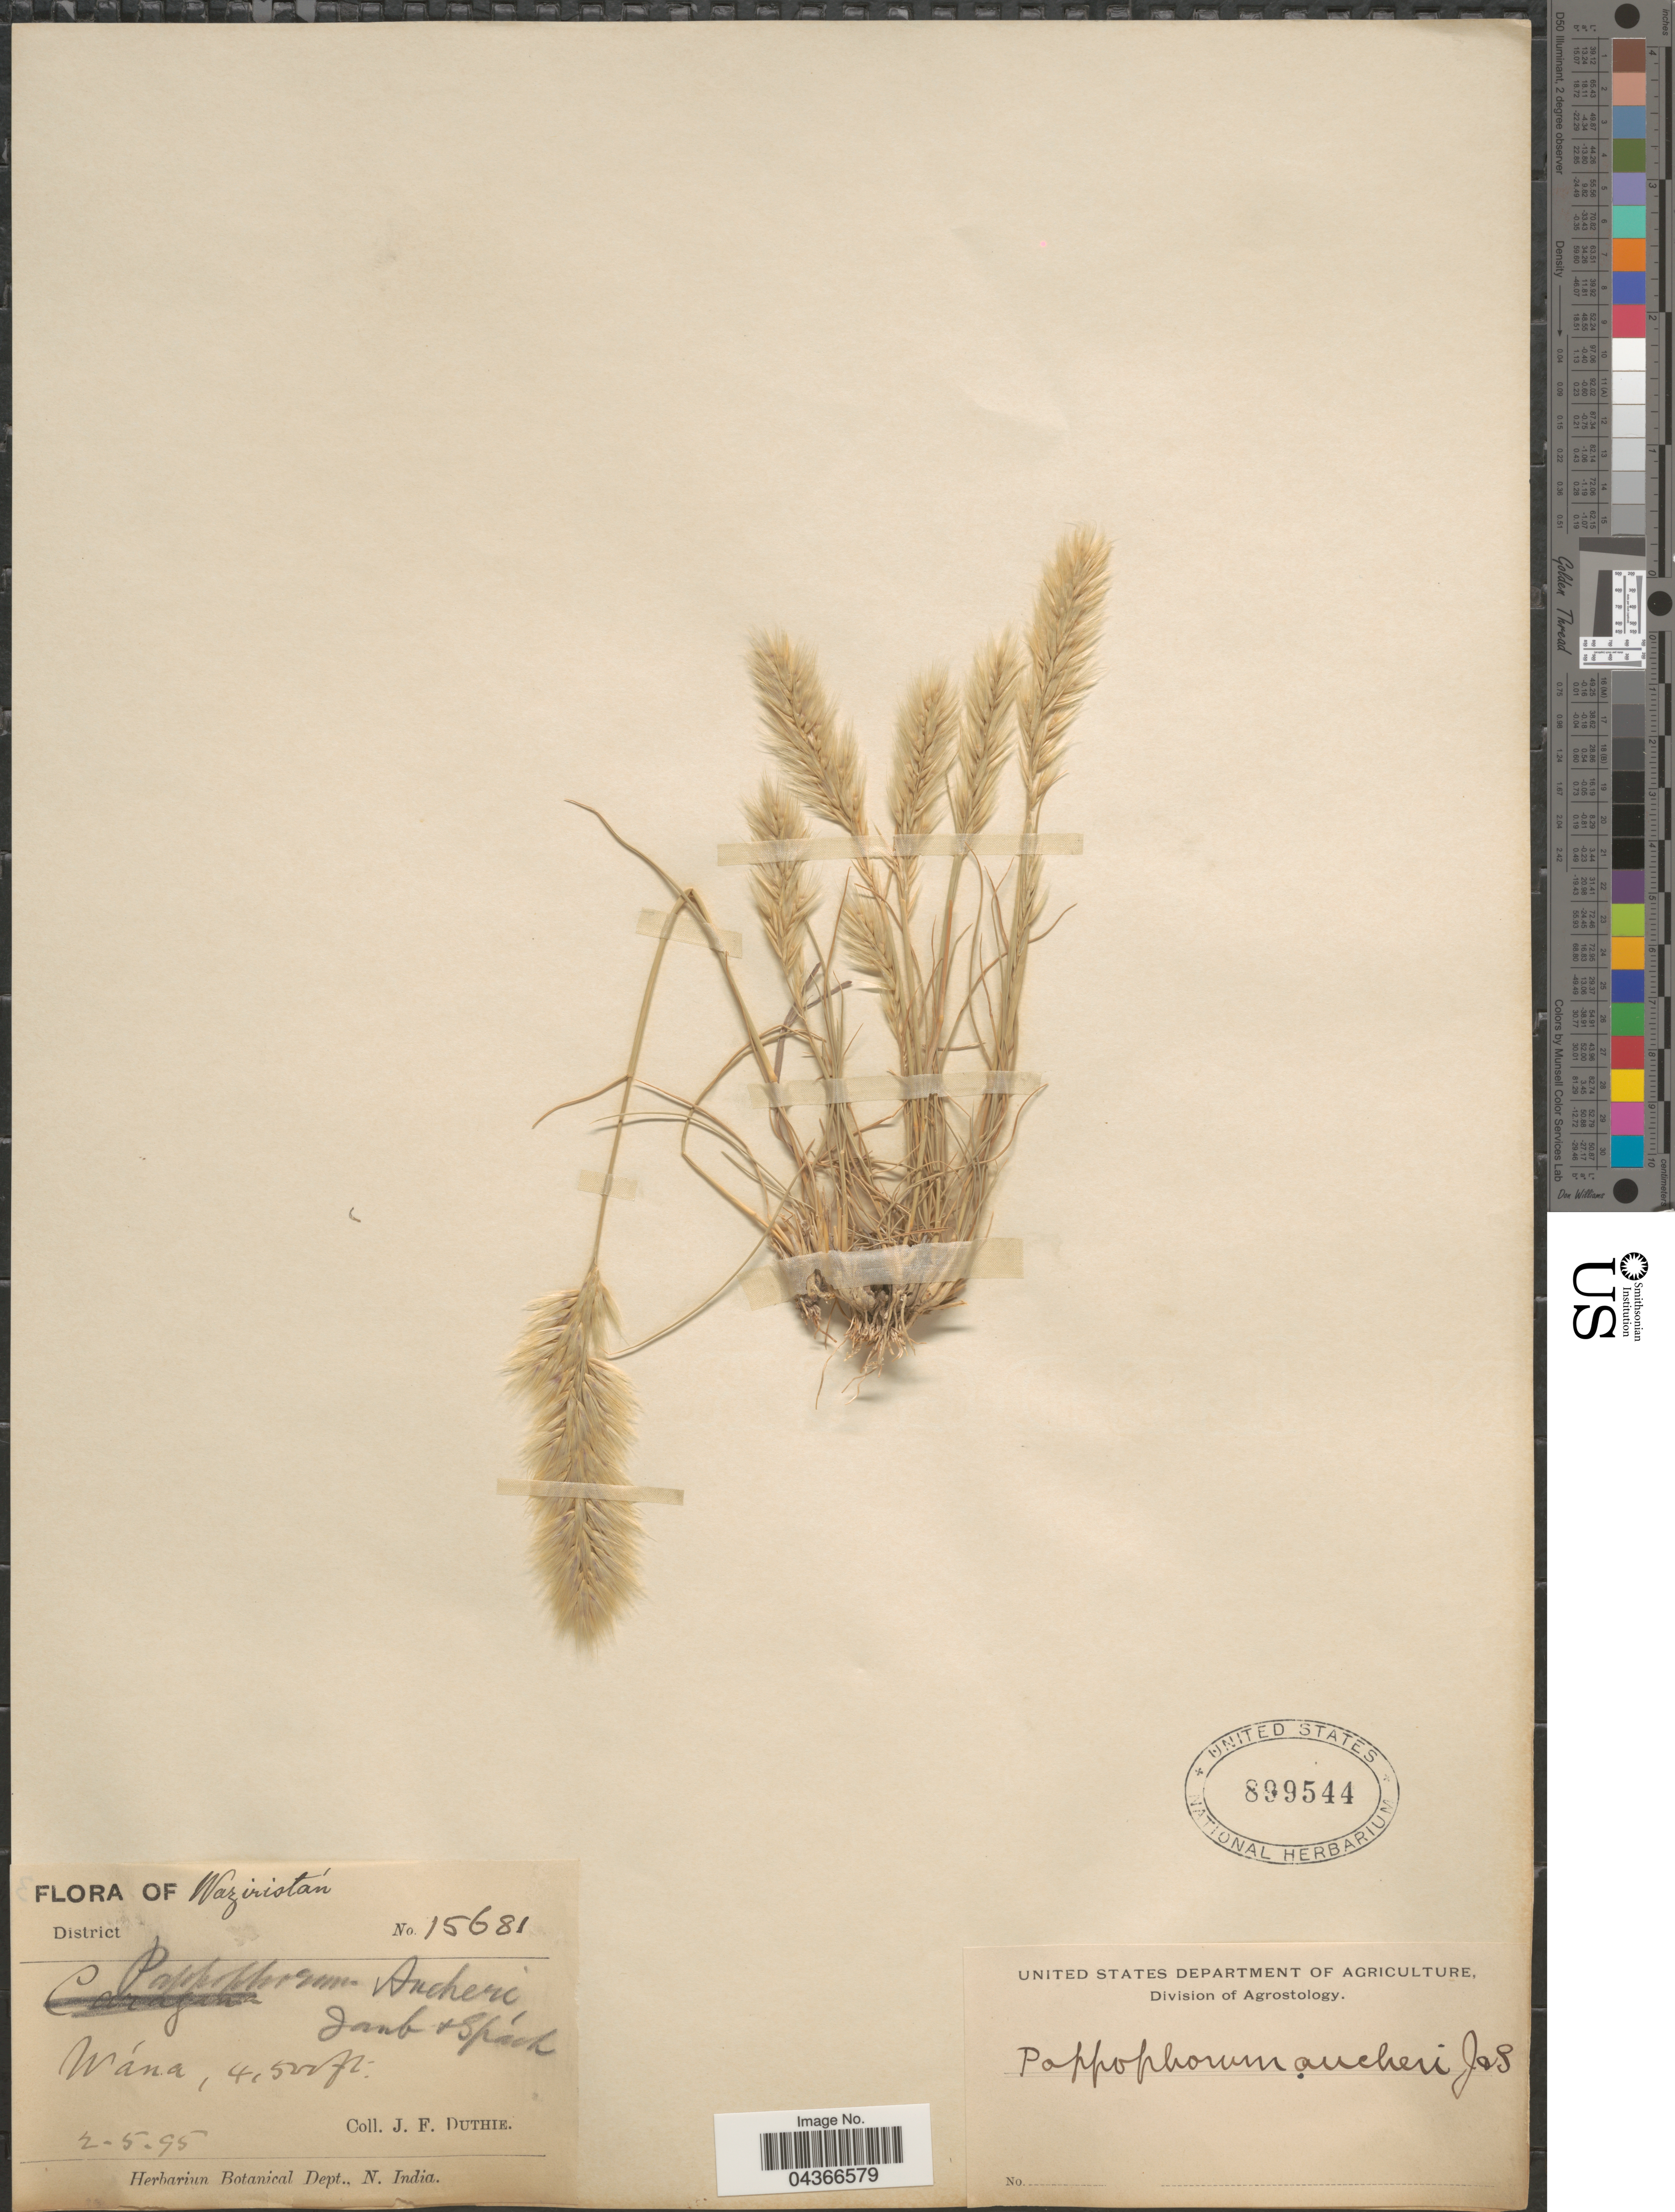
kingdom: Plantae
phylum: Tracheophyta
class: Liliopsida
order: Poales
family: Poaceae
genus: Enneapogon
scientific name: Enneapogon persicus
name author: Boiss.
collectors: J. F. Duthie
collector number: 15681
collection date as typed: Transcribed d/m/y: 2/5/95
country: India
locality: Waziristán. Wána.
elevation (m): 1372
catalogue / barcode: US 899544